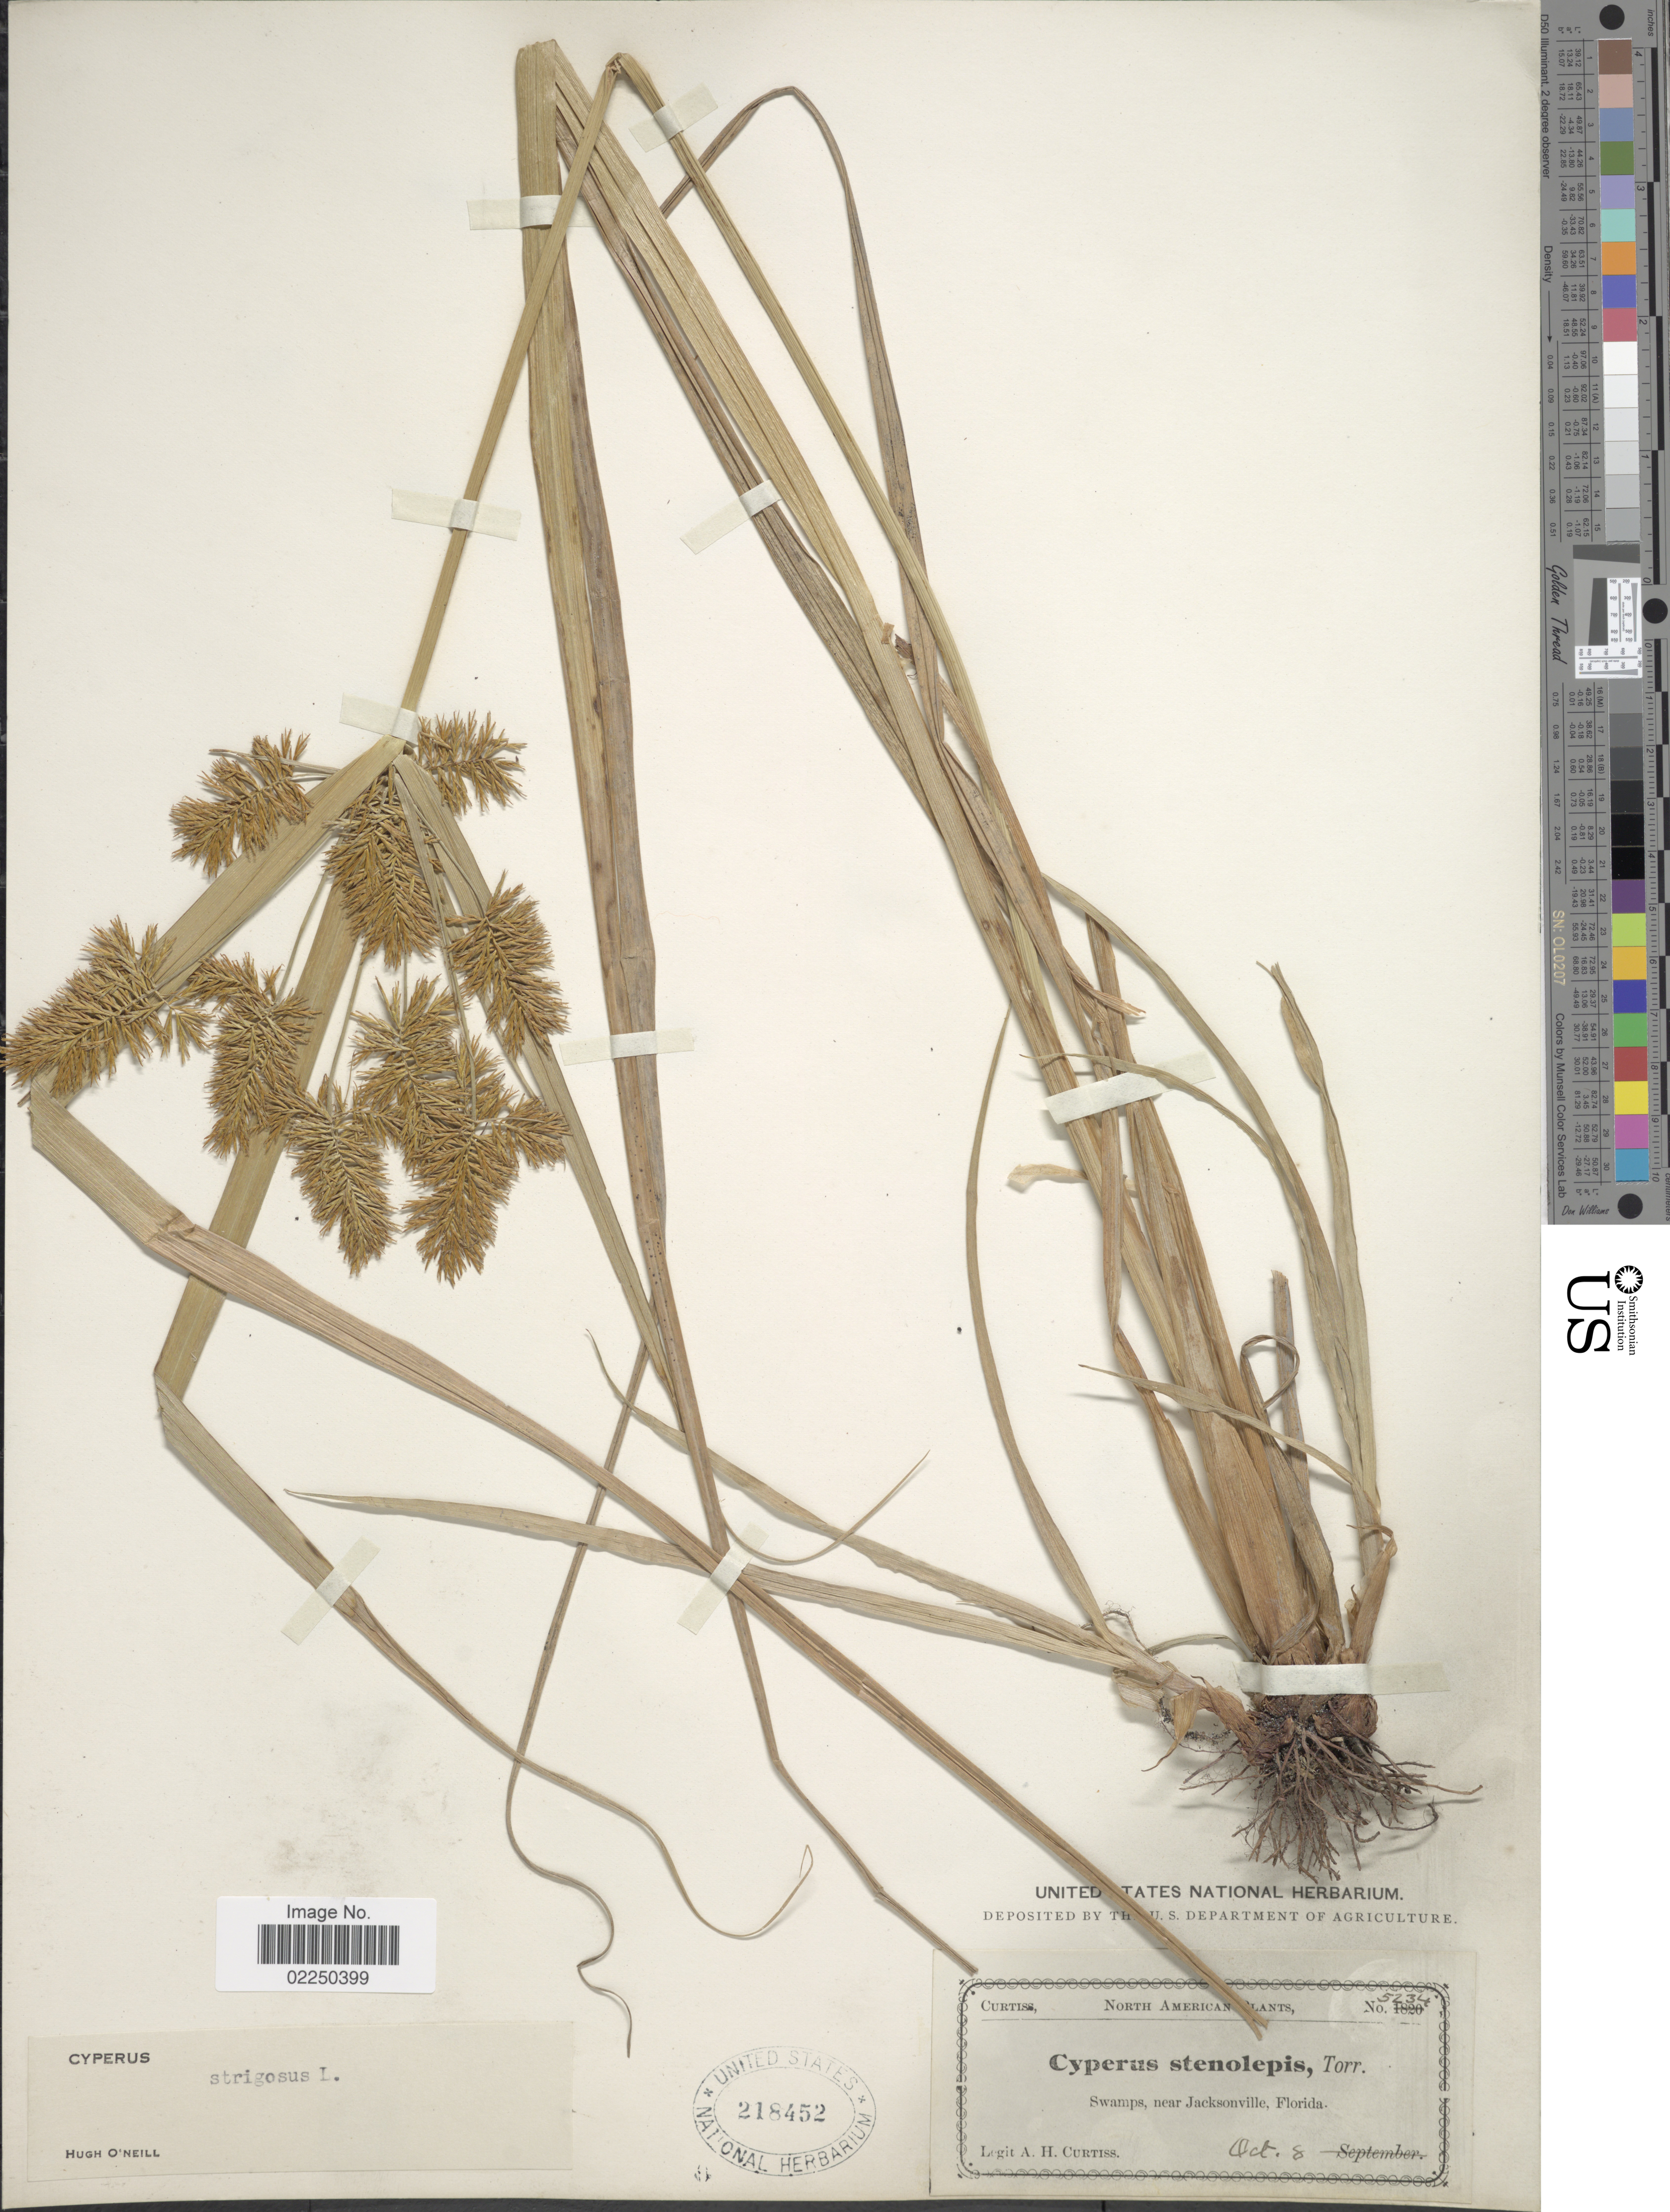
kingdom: Plantae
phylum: Tracheophyta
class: Liliopsida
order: Poales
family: Cyperaceae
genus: Cyperus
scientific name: Cyperus strigosus var. stenolepis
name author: (Torr.) Kük.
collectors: A. H. Curtiss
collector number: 5234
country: United States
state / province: Florida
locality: Swamps, near Jacksonville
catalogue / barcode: US 218452